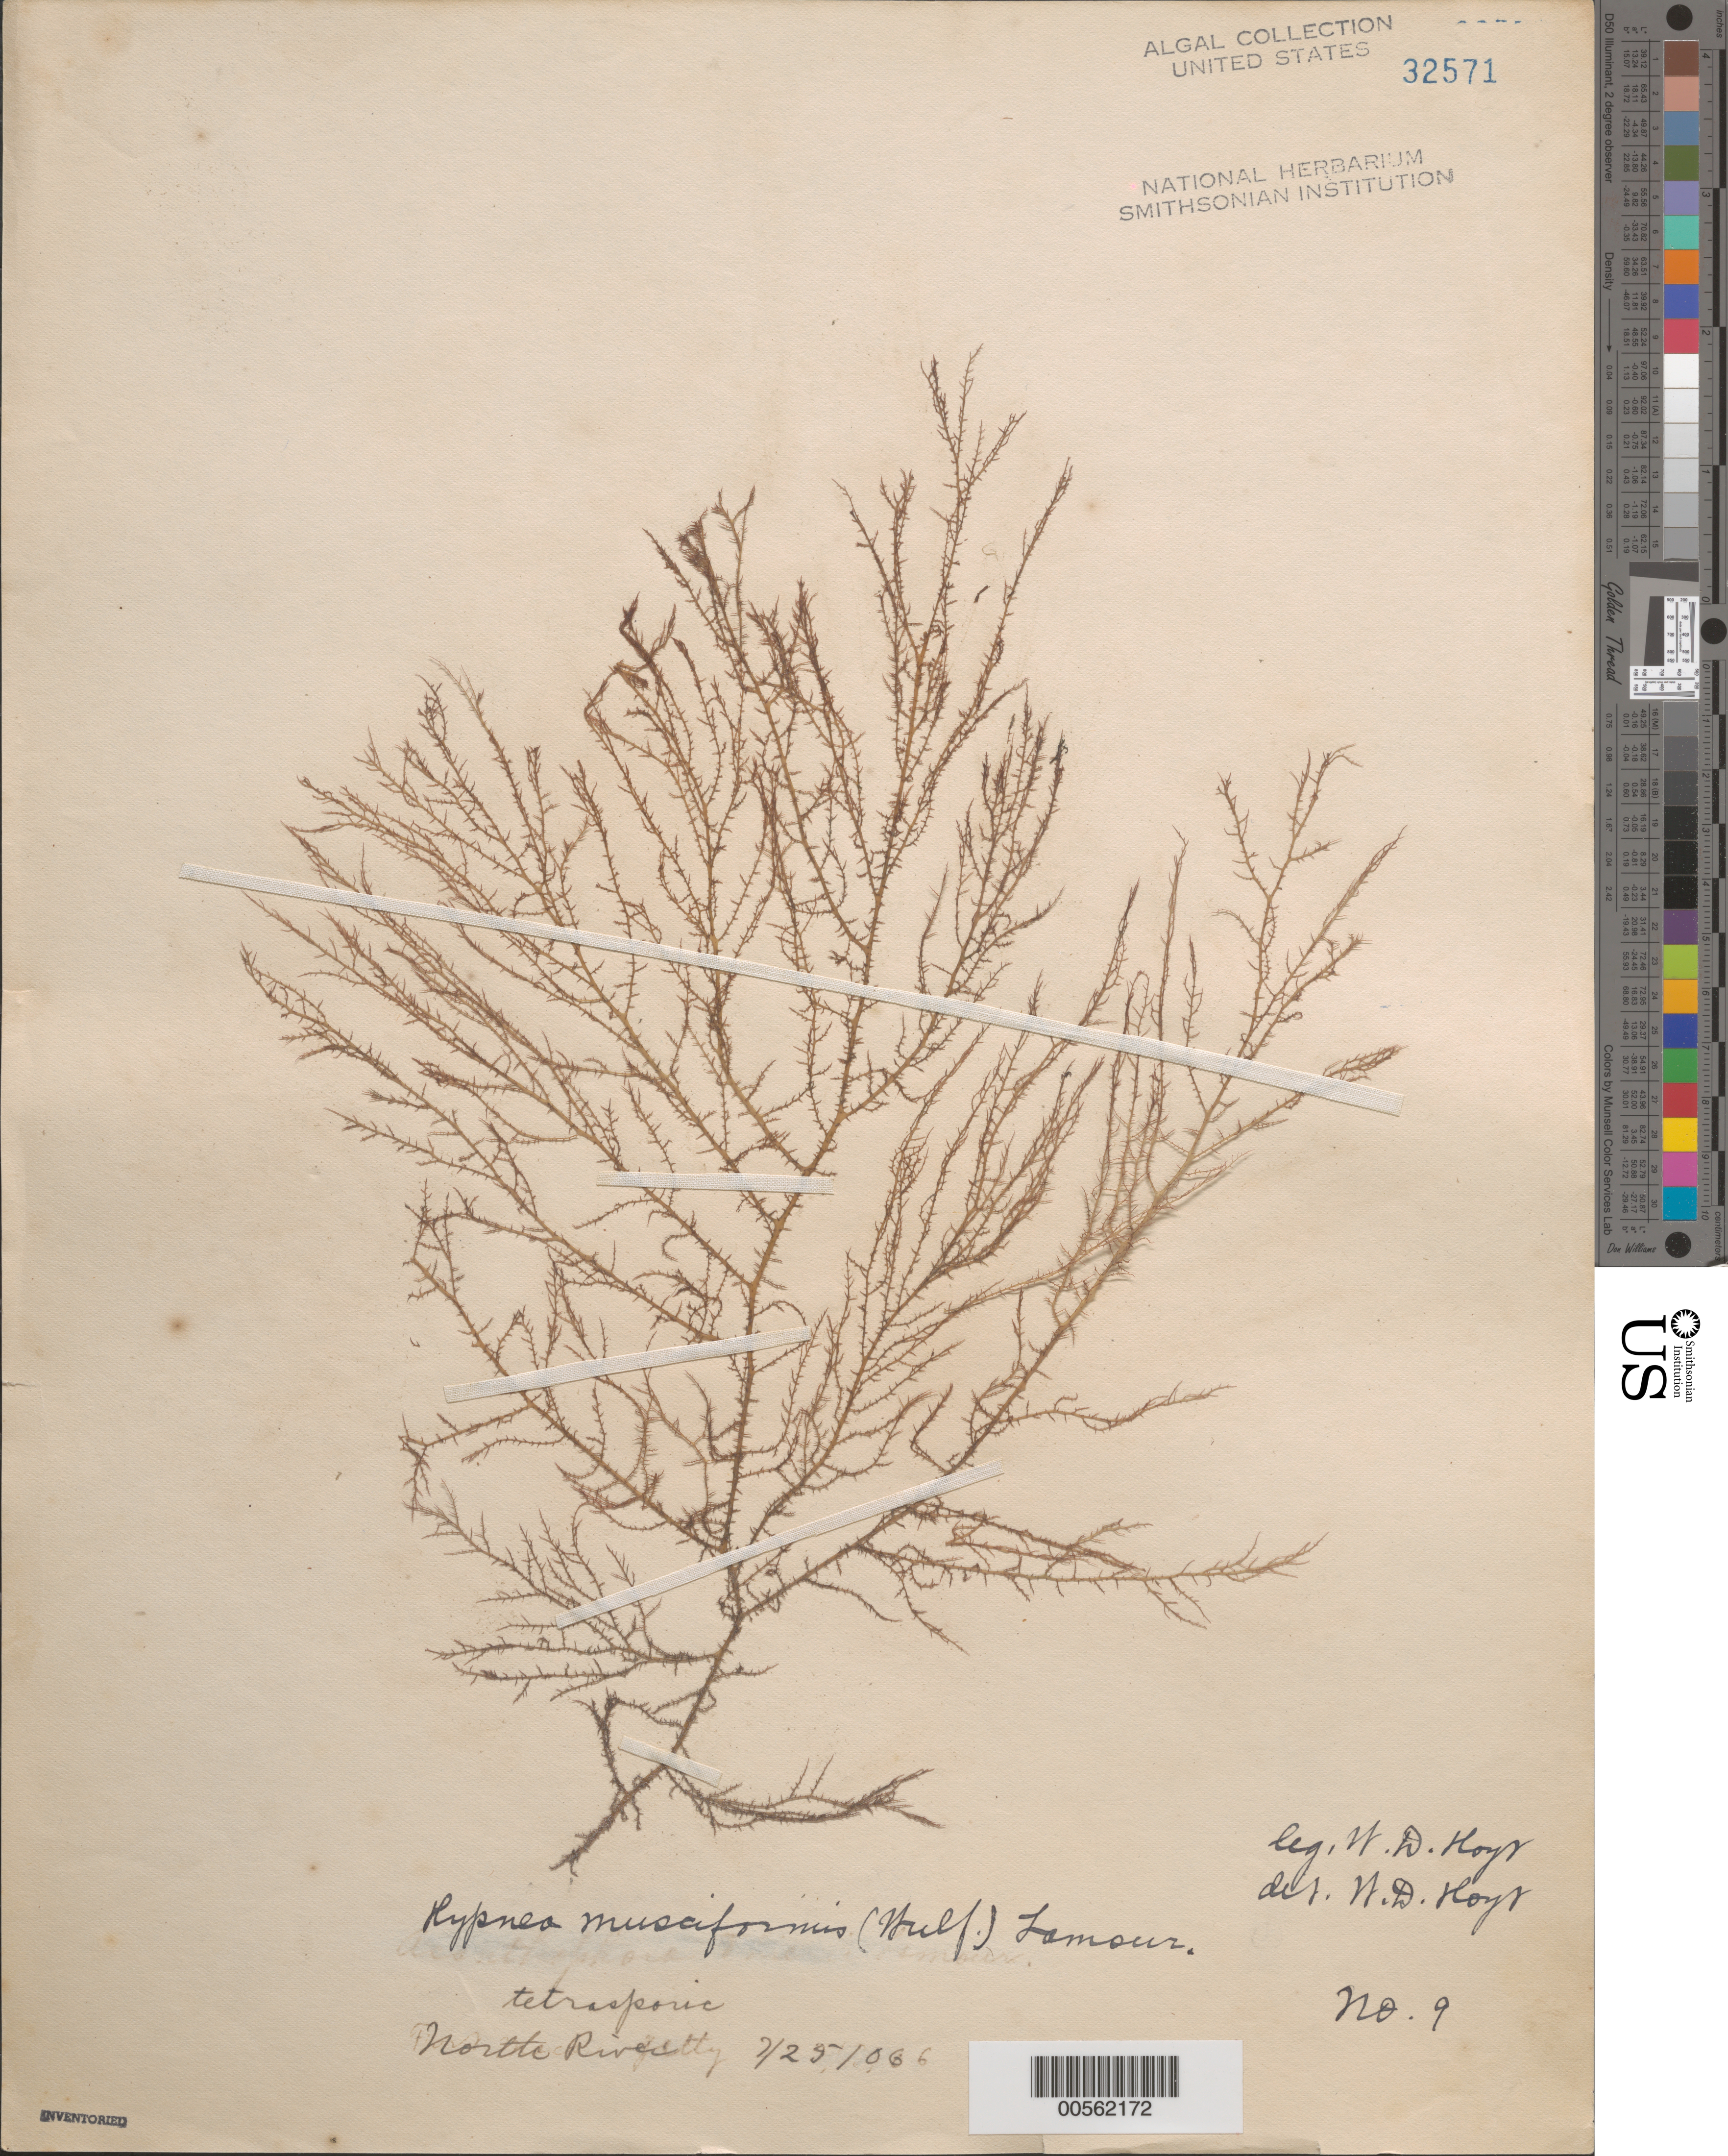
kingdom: Plantae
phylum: Rhodophyta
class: Florideophyceae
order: Gigartinales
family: Cystocloniaceae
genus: Hypnea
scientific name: Hypnea musciformis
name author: (Wulfen) J.V.Lamouroux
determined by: Hoyt, W. D.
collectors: W. D. Hoyt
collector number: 9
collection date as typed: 25 Jul 1906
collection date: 1906-07-25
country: United States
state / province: North Carolina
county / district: Carteret County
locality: Beaufort, North River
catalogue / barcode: US 32571